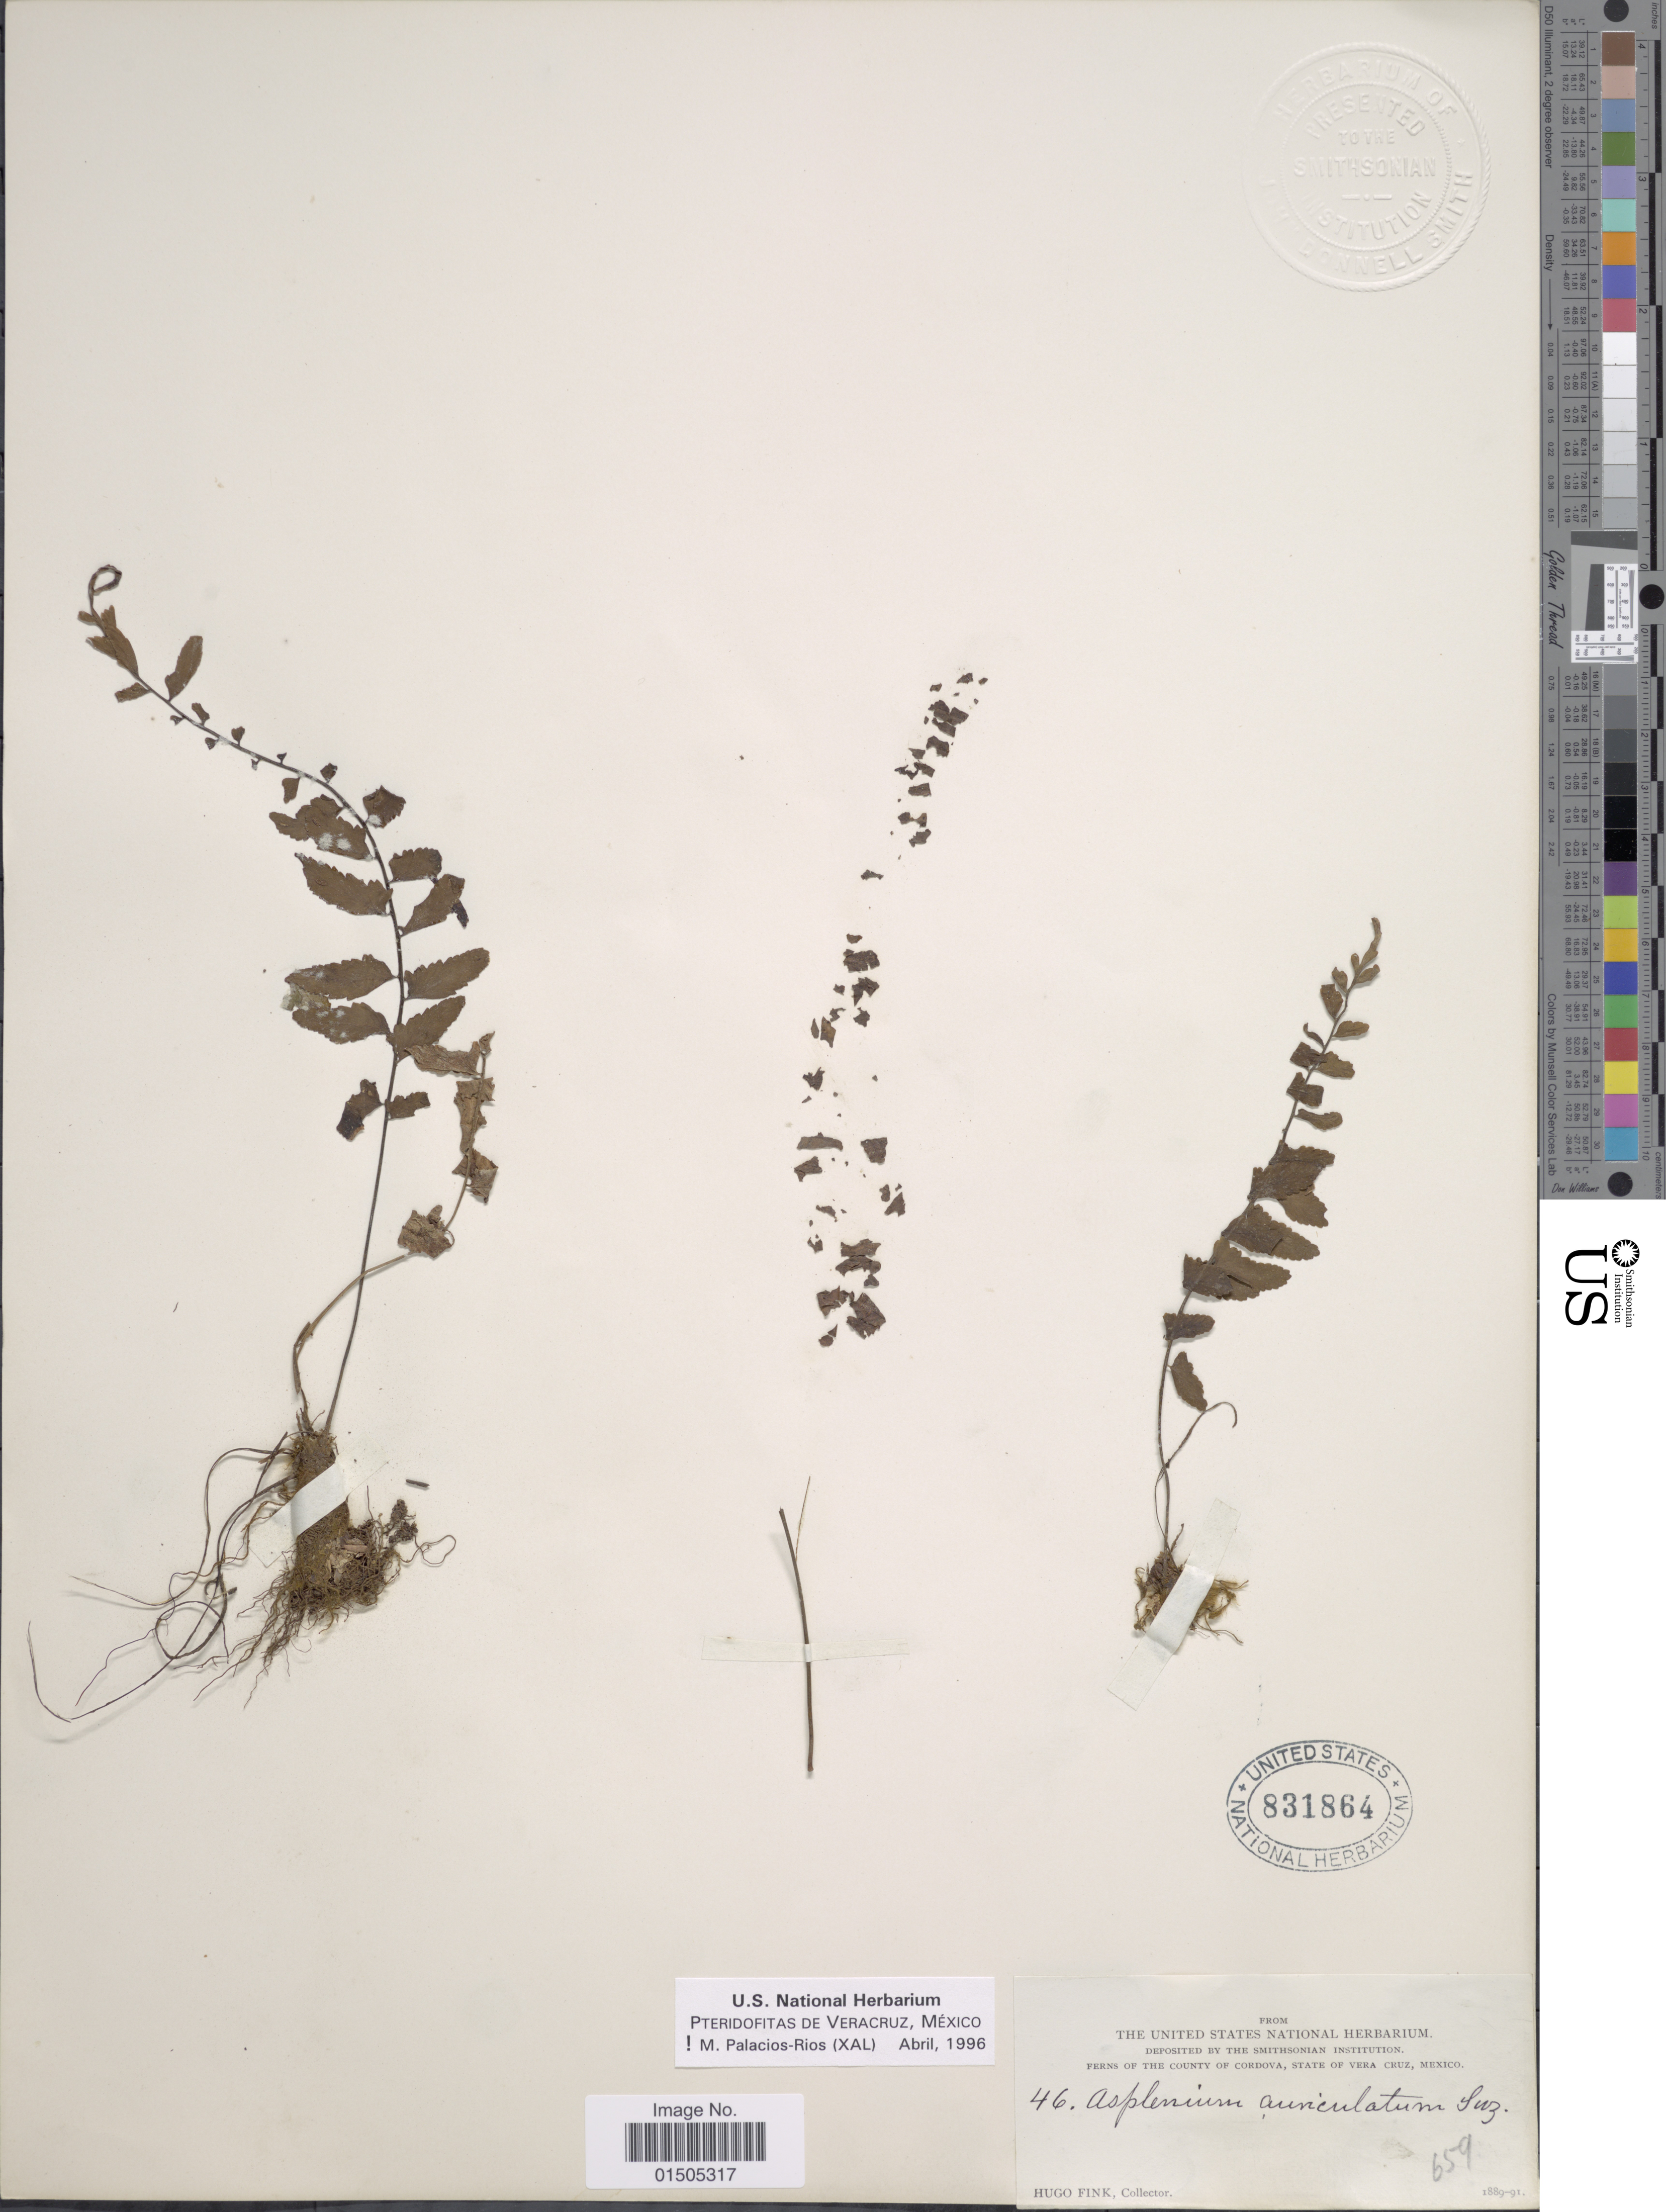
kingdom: Plantae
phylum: Tracheophyta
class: Polypodiopsida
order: Polypodiales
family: Aspleniaceae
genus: Asplenium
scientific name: Asplenium auriculatum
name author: Sw.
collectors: H. Fink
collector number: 46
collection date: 1889/1891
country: Mexico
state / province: Veracruz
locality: Ferns of the County of Cordova.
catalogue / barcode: US 831864